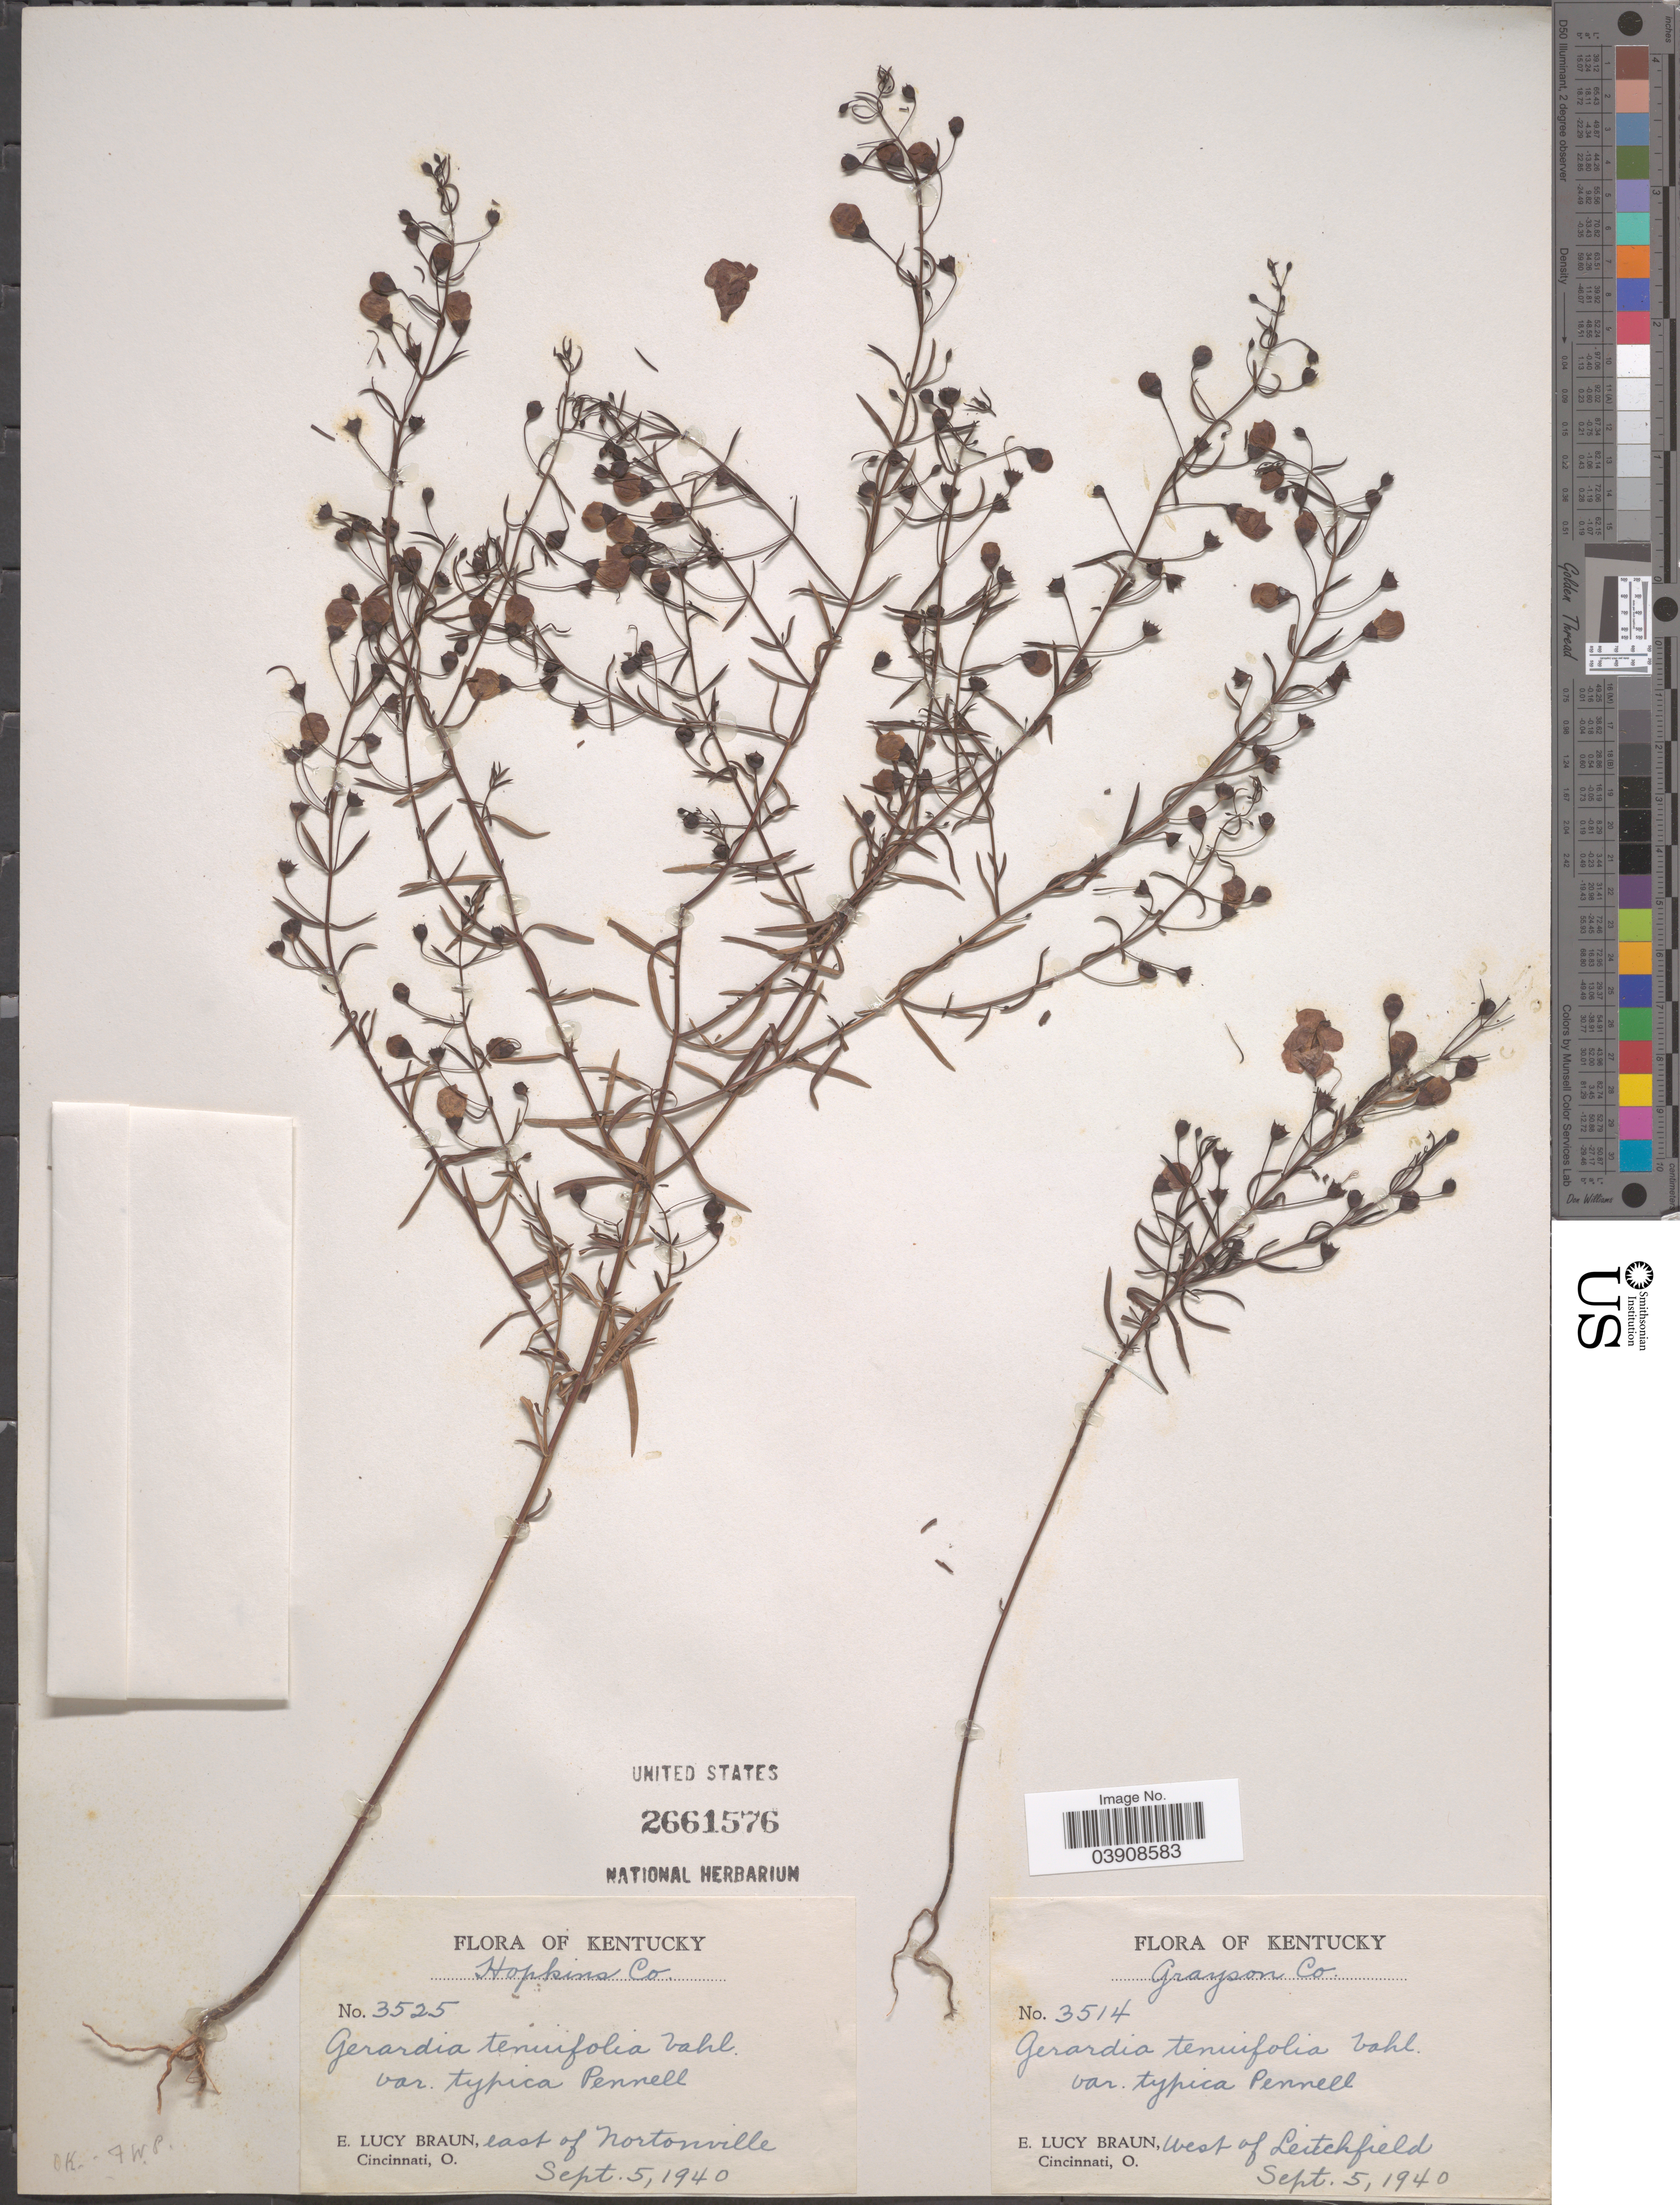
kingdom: Plantae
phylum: Tracheophyta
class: Magnoliopsida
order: Lamiales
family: Orobanchaceae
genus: Agalinis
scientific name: Agalinis tenuifolia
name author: (Vahl) Raf.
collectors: E. L. Braun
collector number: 3525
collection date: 1940-09-05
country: United States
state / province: Kentucky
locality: Hopkins Co. East of Nortonville.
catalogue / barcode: US 2661576